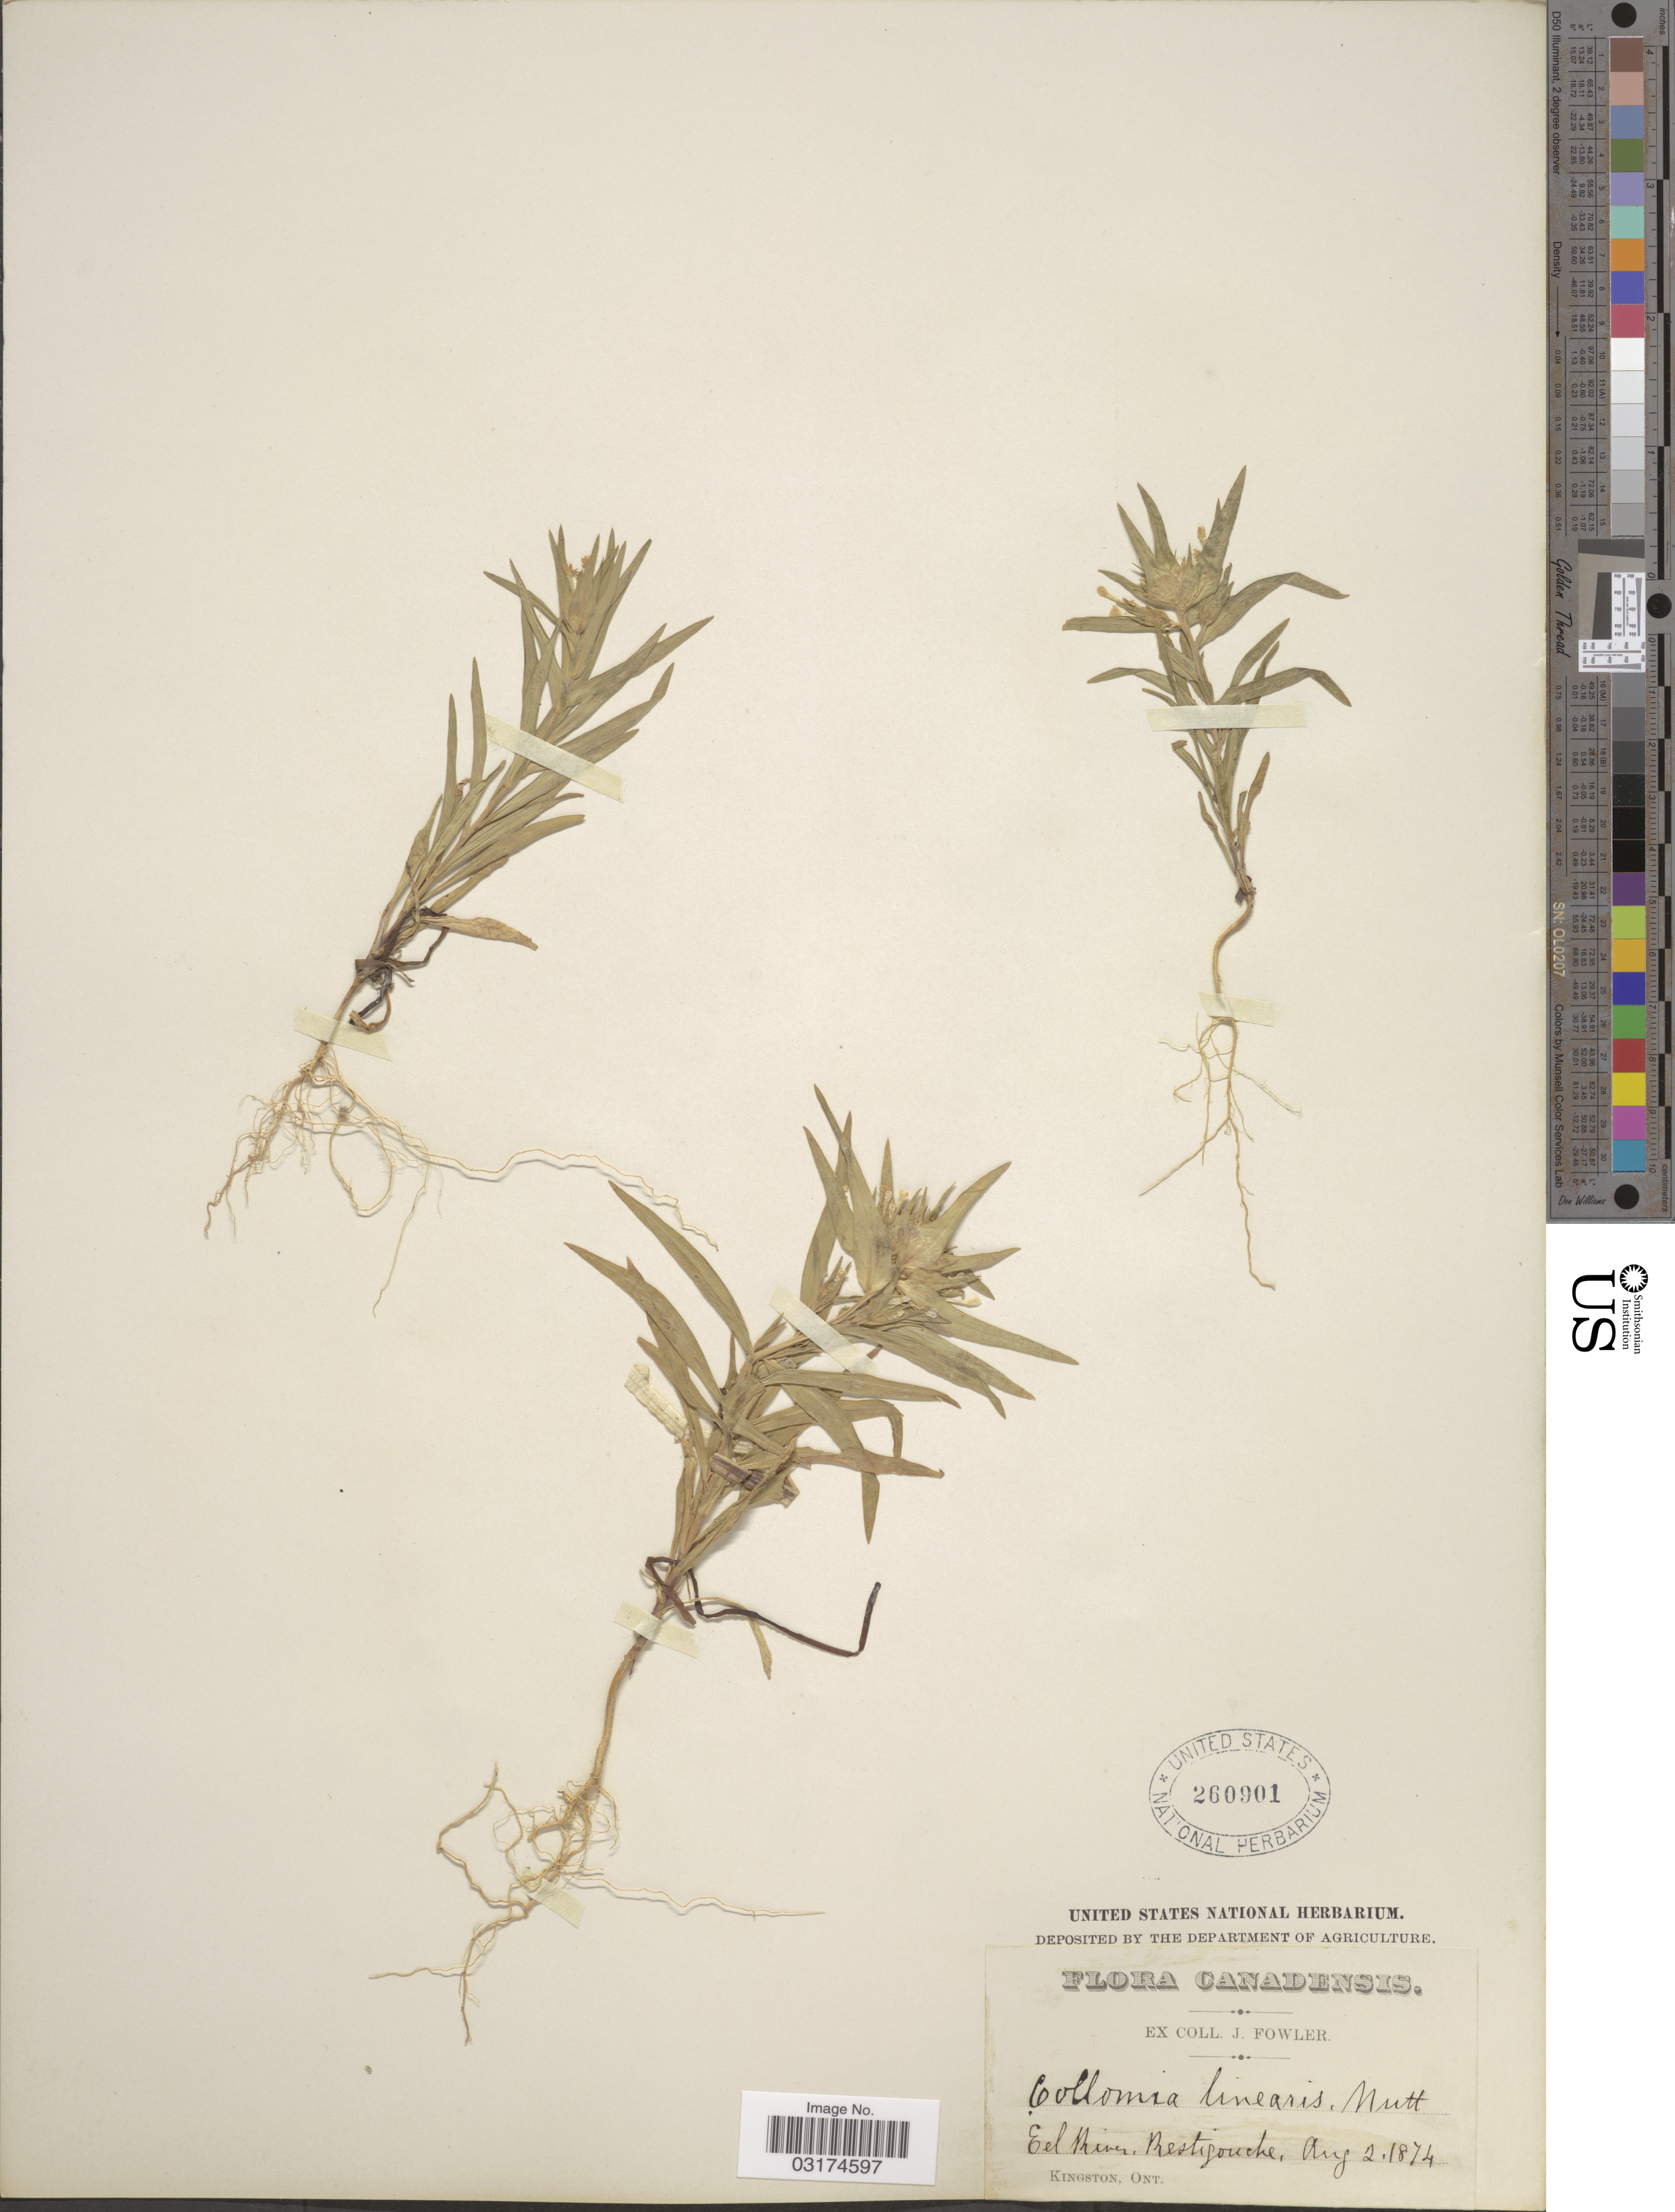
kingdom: Plantae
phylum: Tracheophyta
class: Magnoliopsida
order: Ericales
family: Polemoniaceae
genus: Collomia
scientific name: Collomia linearis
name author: Nutt.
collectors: J. Fowler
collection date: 1874-08-02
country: Canada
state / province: Ontario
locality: Eel River, Restigouche. Kingston.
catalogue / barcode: US 260901